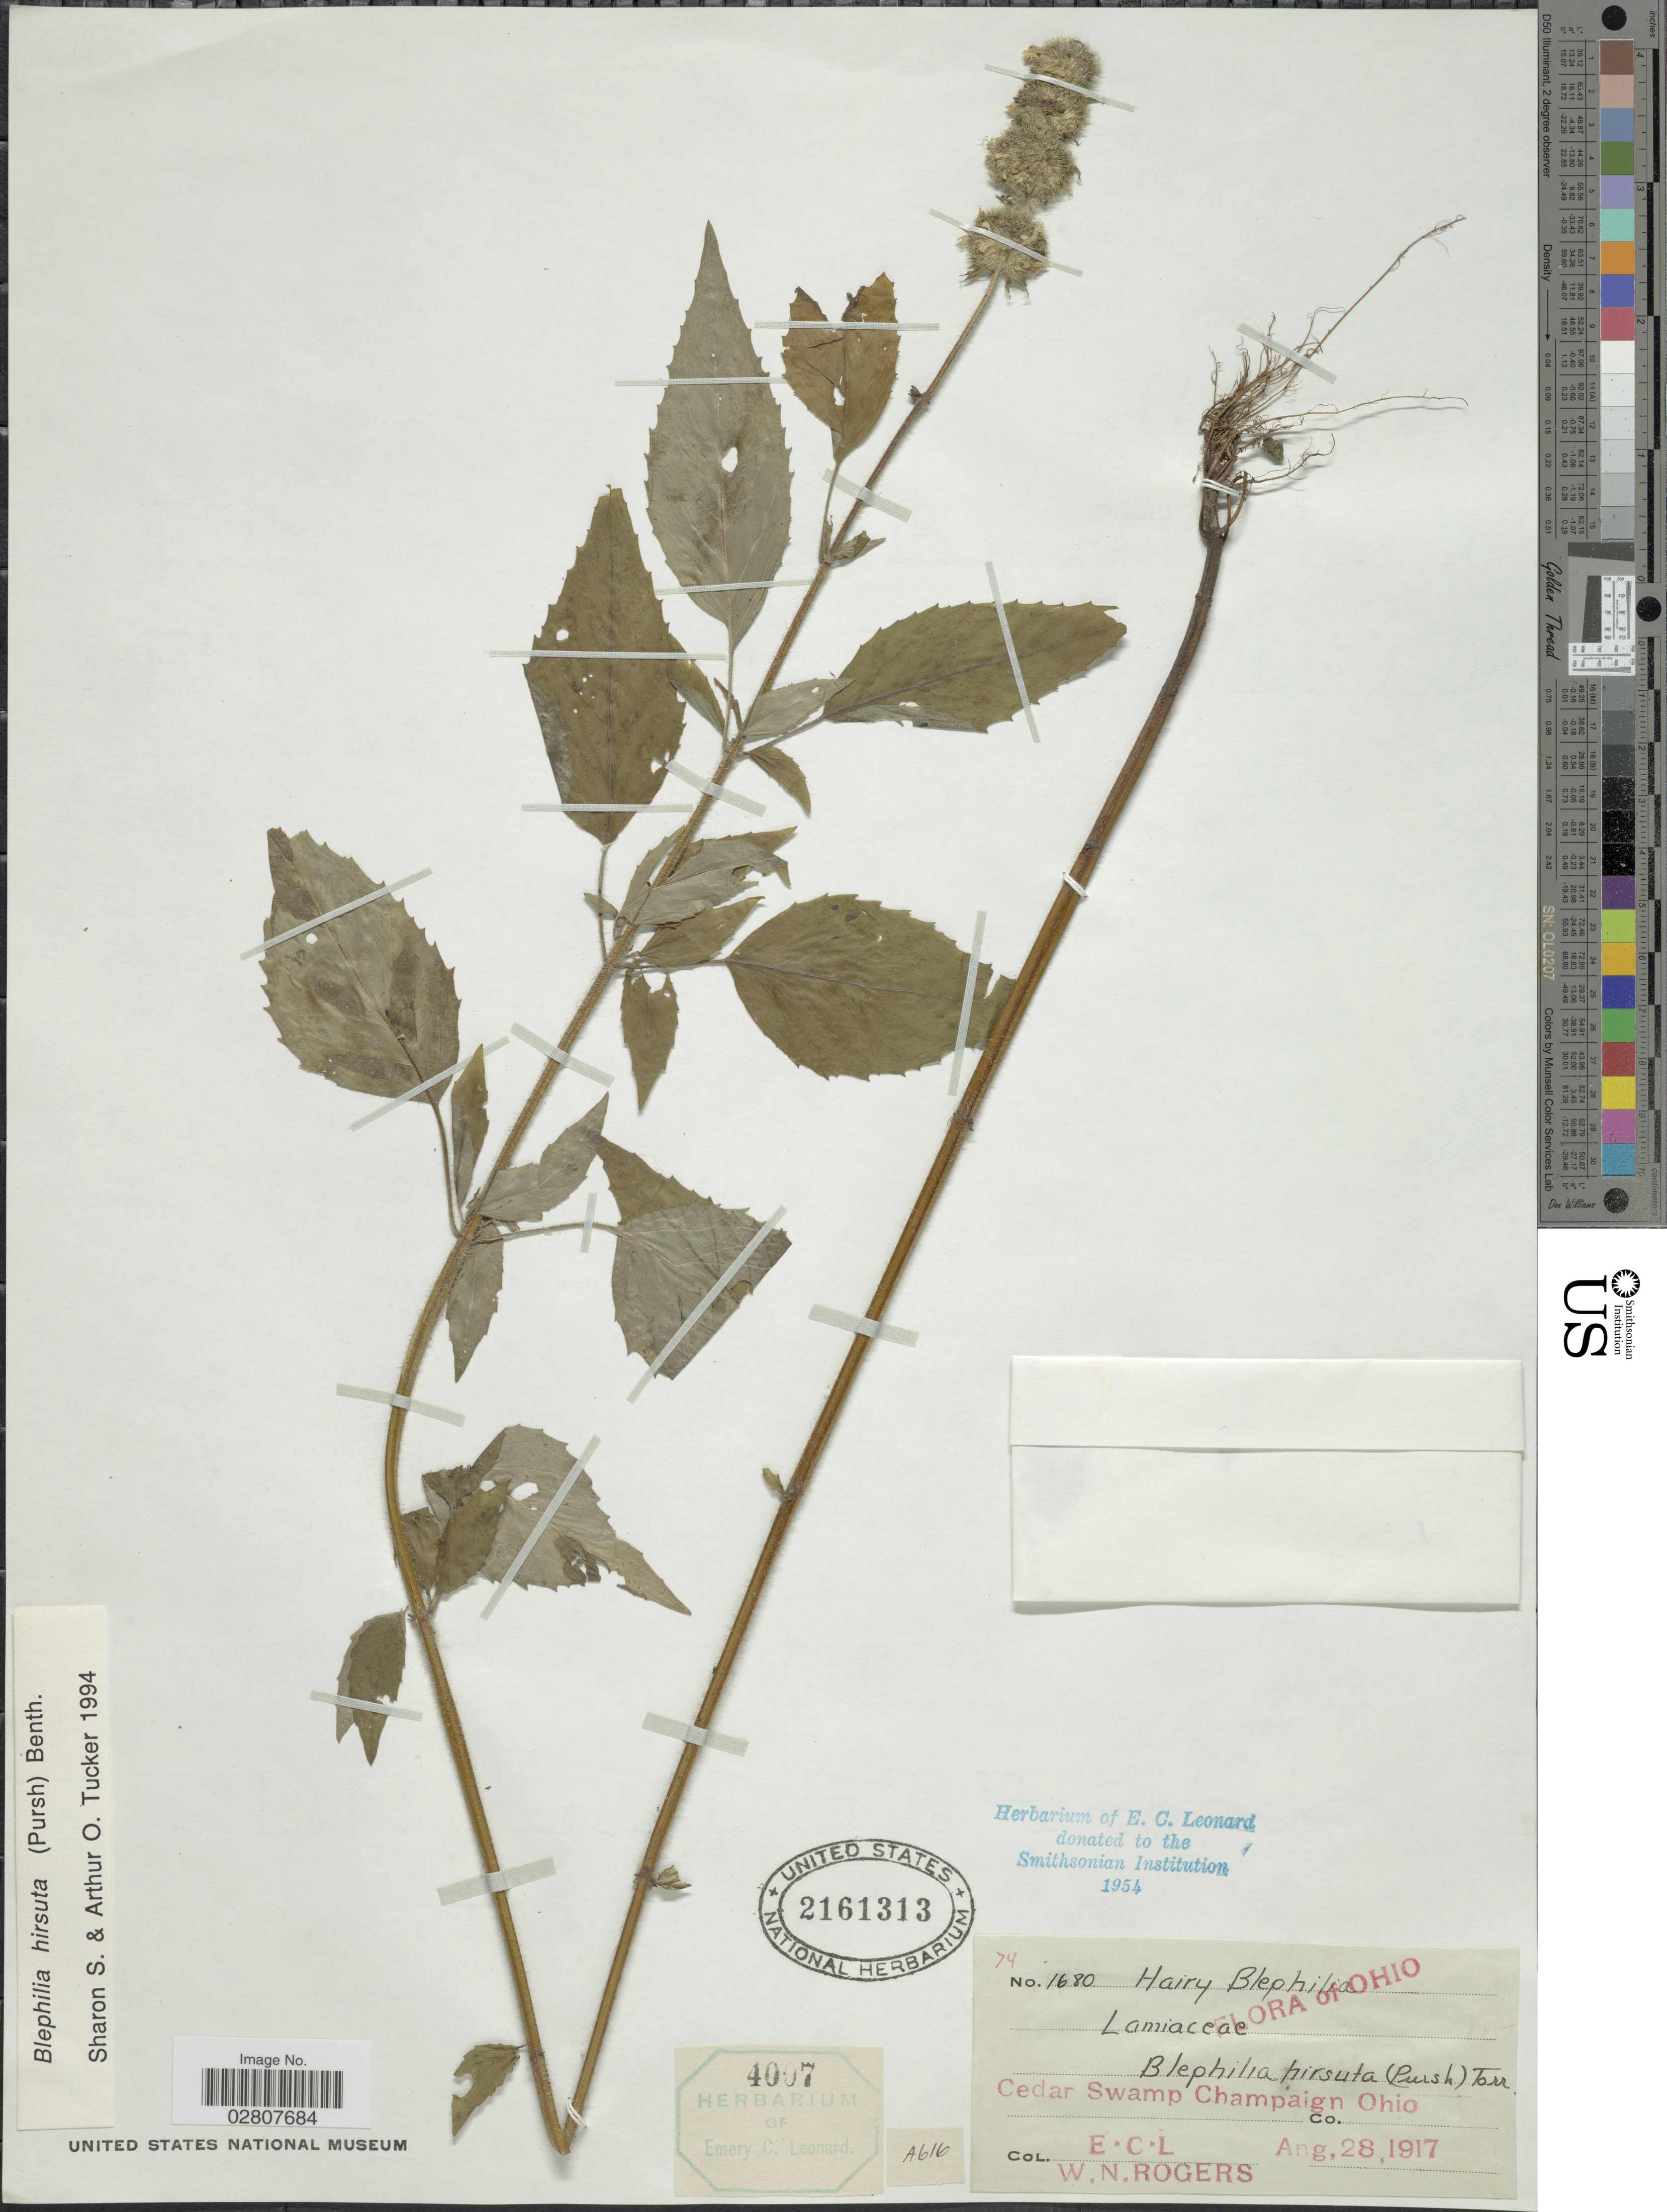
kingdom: Plantae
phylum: Tracheophyta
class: Magnoliopsida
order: Lamiales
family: Lamiaceae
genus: Blephilia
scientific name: Blephilia hirsuta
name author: (Pursh) Benth.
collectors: E. C. Leonard & W. Rogers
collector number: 1680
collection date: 1917-08-28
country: United States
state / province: Ohio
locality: Cedar Swamp Champaign Co.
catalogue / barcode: US 2161313